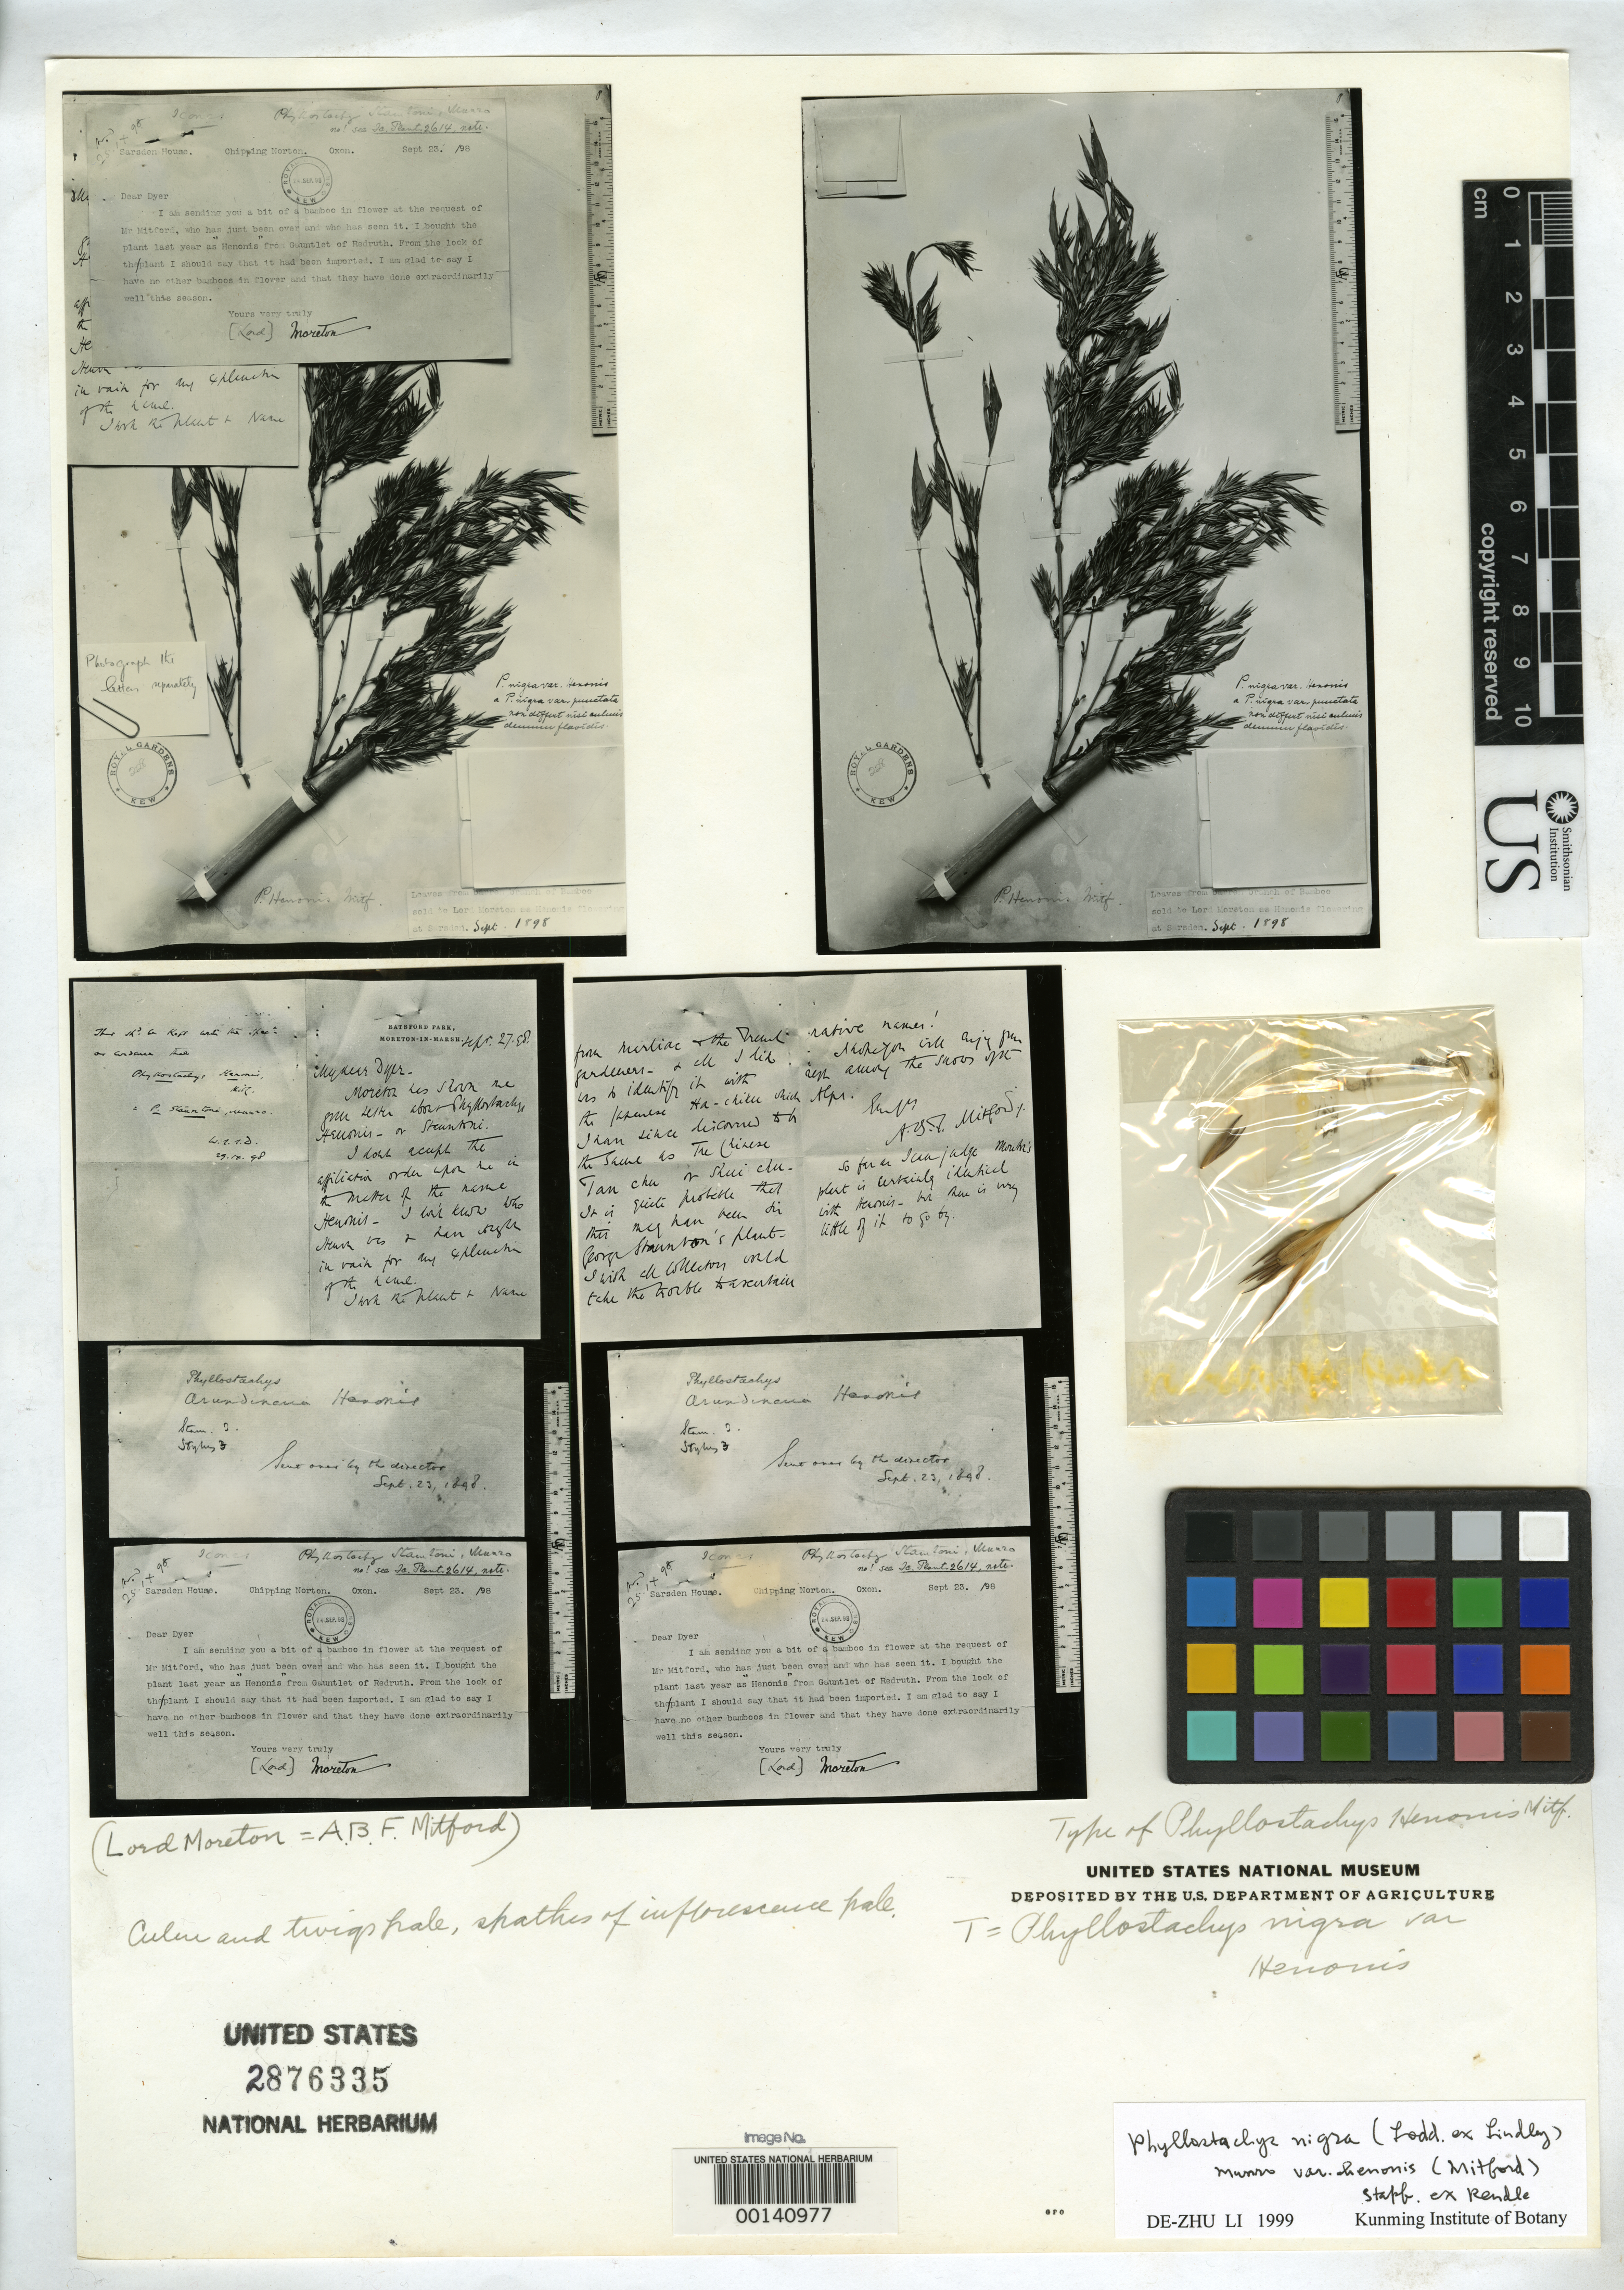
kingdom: Plantae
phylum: Tracheophyta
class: Liliopsida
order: Poales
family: Poaceae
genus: Phyllostachys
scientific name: Phyllostachys henonis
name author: Freeman-Mitford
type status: Type Fragment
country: Japan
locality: Cultivated in England.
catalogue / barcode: US 2876335